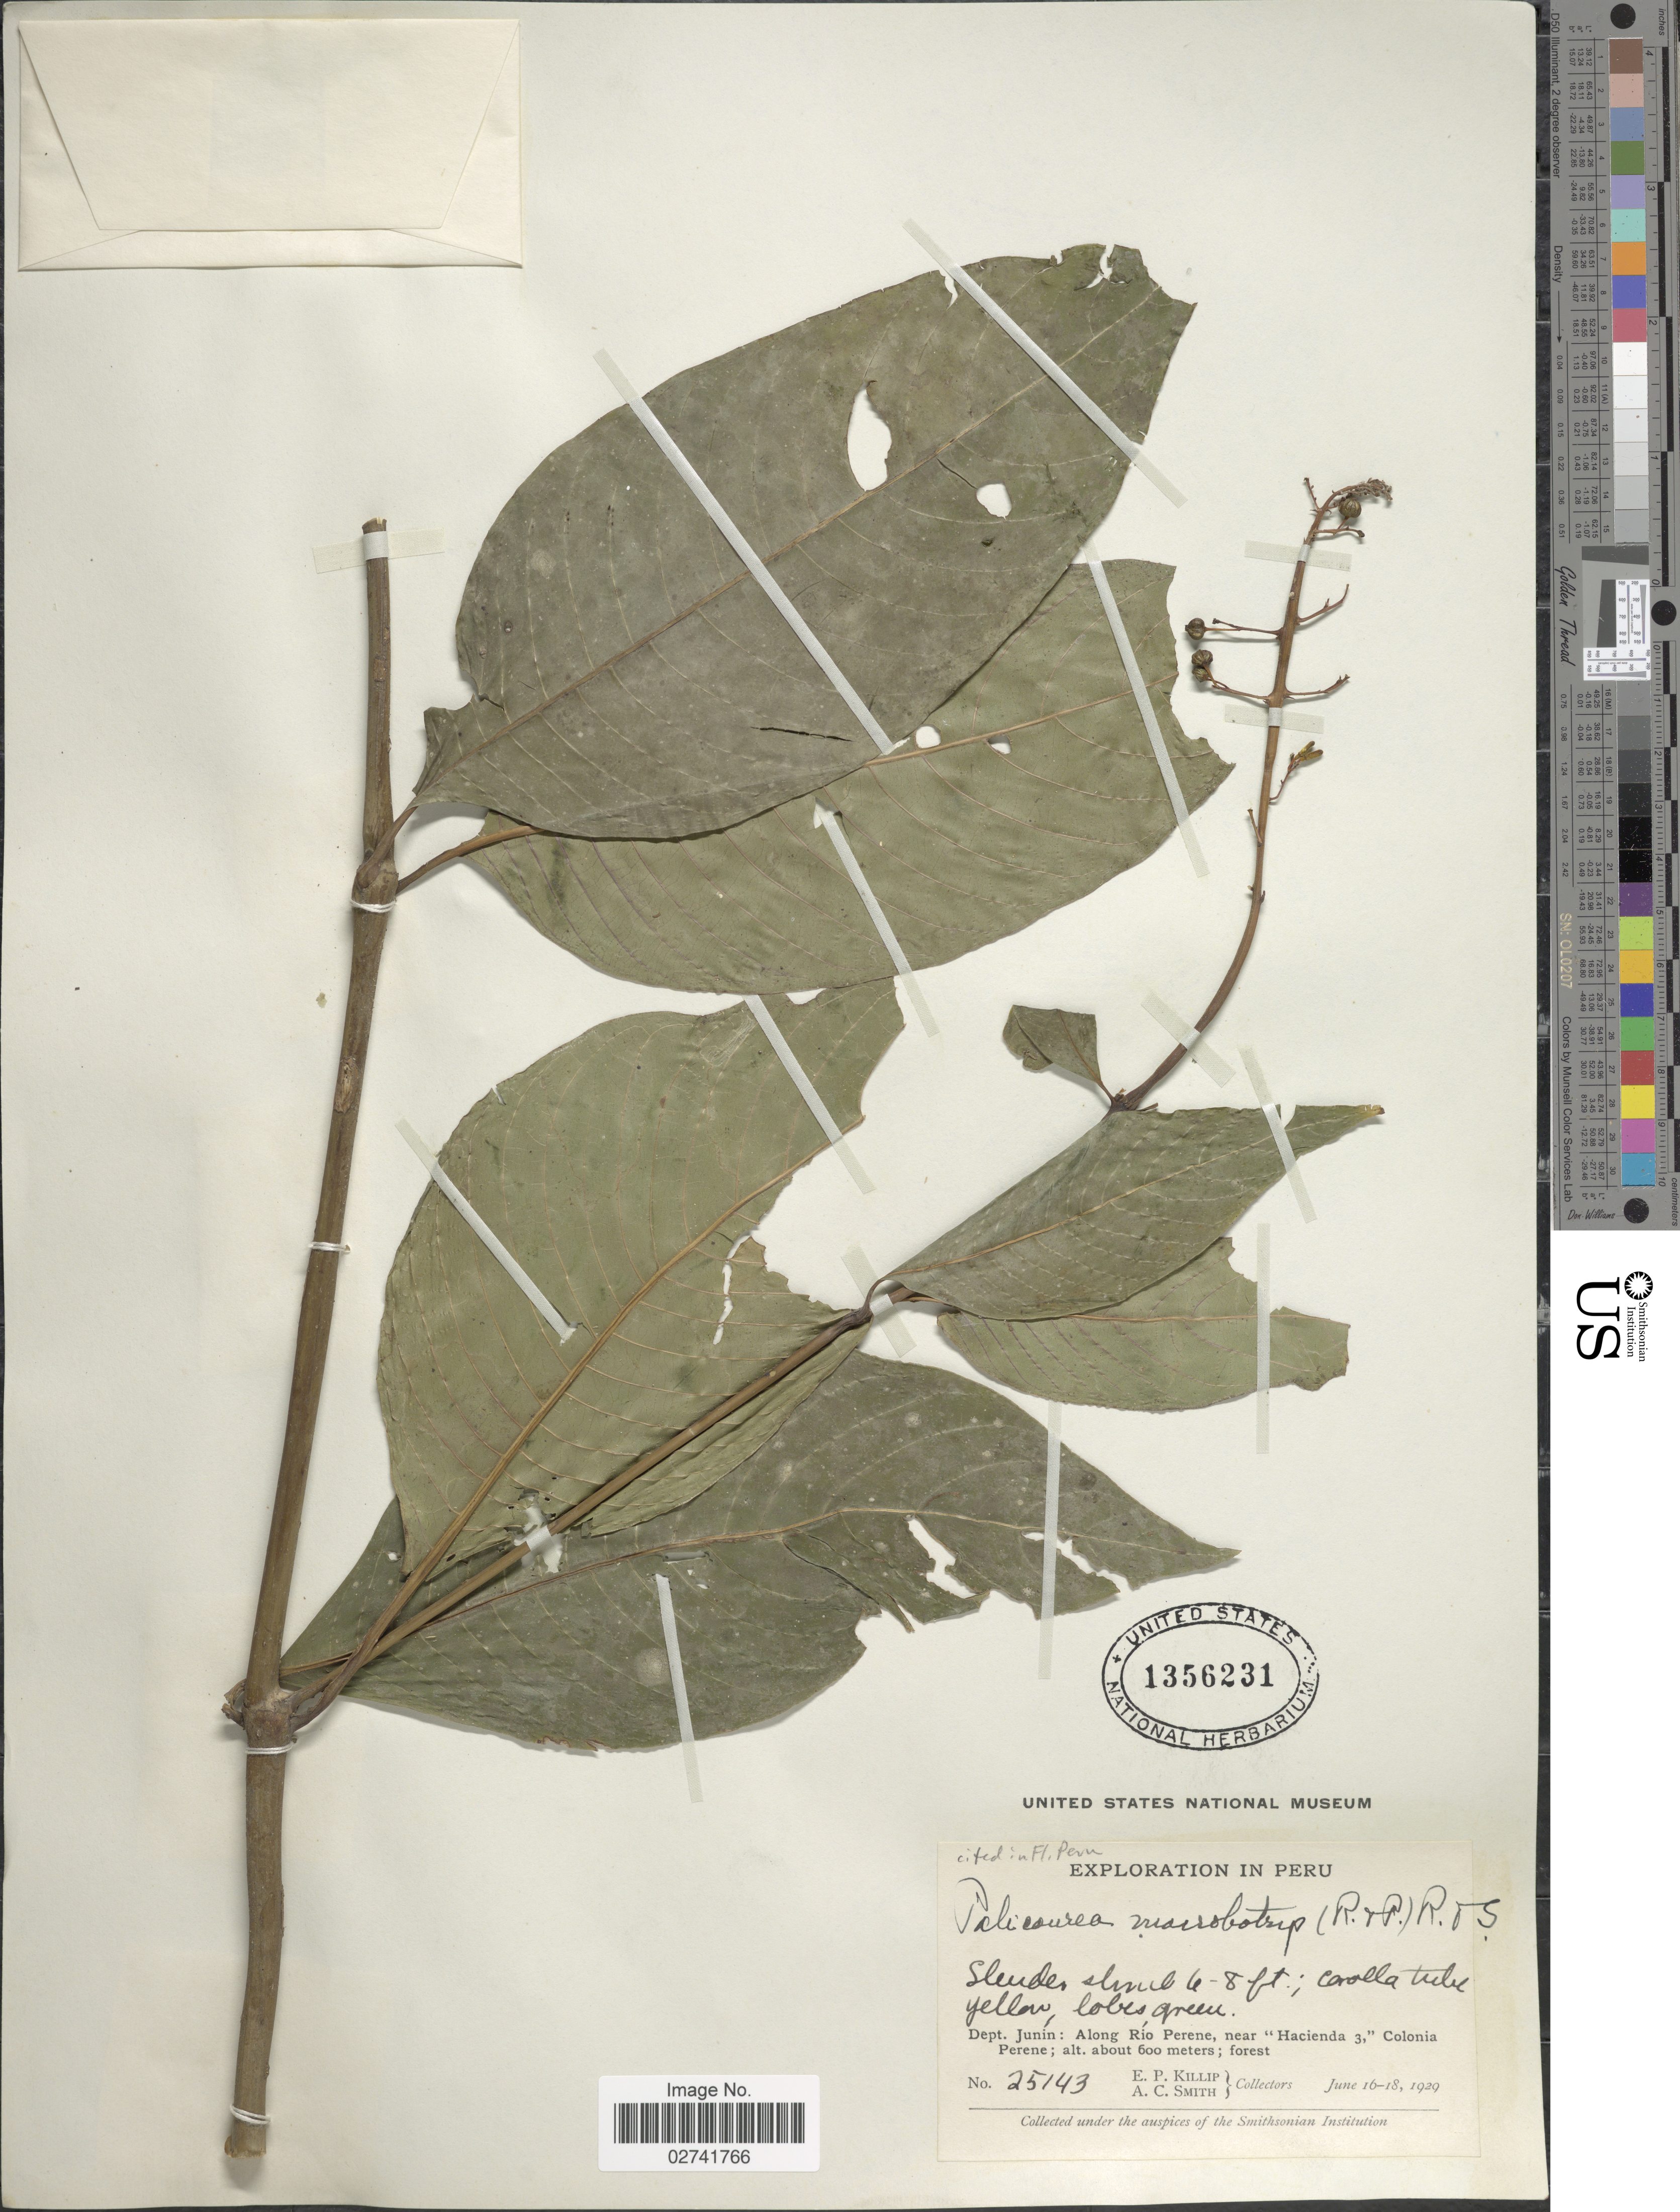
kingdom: Plantae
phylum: Tracheophyta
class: Magnoliopsida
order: Gentianales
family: Rubiaceae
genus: Palicourea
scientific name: Palicourea macrobotrys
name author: (Ruiz & Pav.) Schult.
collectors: E. P. Killip & A. C. Smith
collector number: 25143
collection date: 1929-06-16/1929-06-18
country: Peru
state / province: Junín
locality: Dept. Junín: Along Rio Perene, near "Hacienda 3,"Colonia Perene.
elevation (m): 600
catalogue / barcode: US 1356231